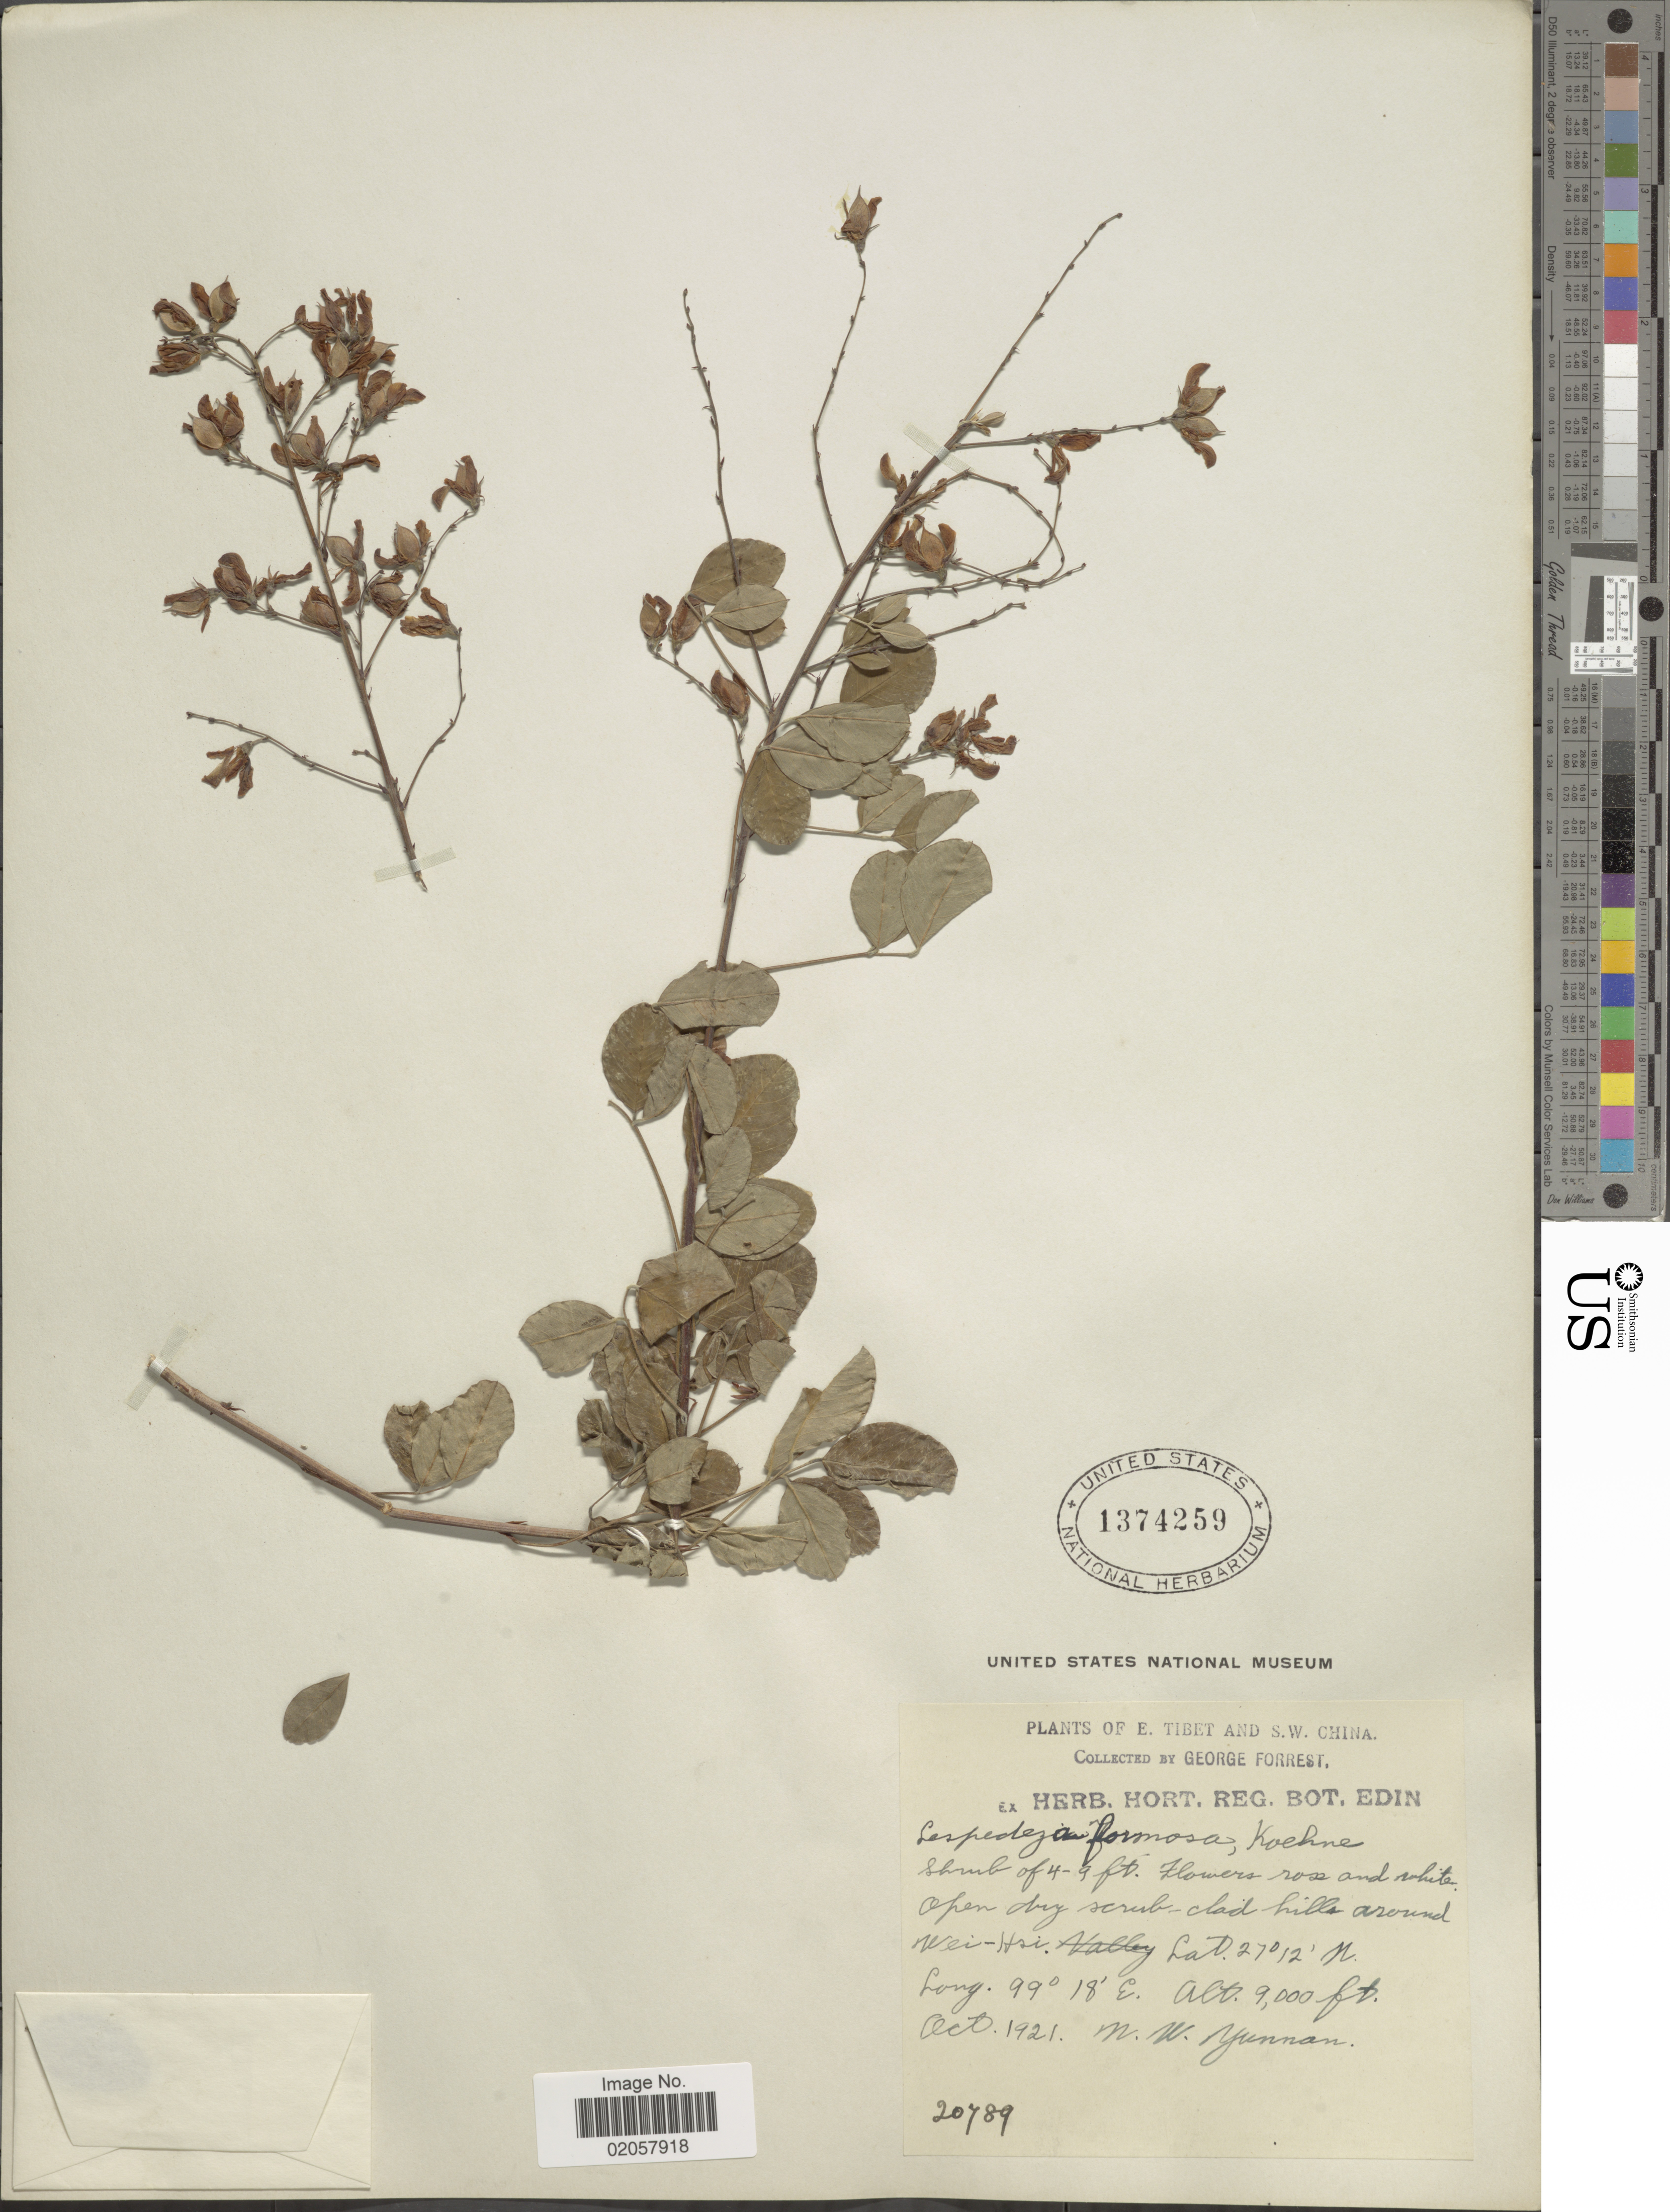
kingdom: Plantae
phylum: Tracheophyta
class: Magnoliopsida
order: Fabales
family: Fabaceae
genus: Lespedeza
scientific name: Lespedeza formosa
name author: (Vogel) Koehne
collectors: G. Forrest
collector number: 20789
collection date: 1921-10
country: China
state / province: Xizang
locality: E. Tibet and S.W. China, open dry scrub-clad hills around Wei-Hsi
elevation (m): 2743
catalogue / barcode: US 1374259